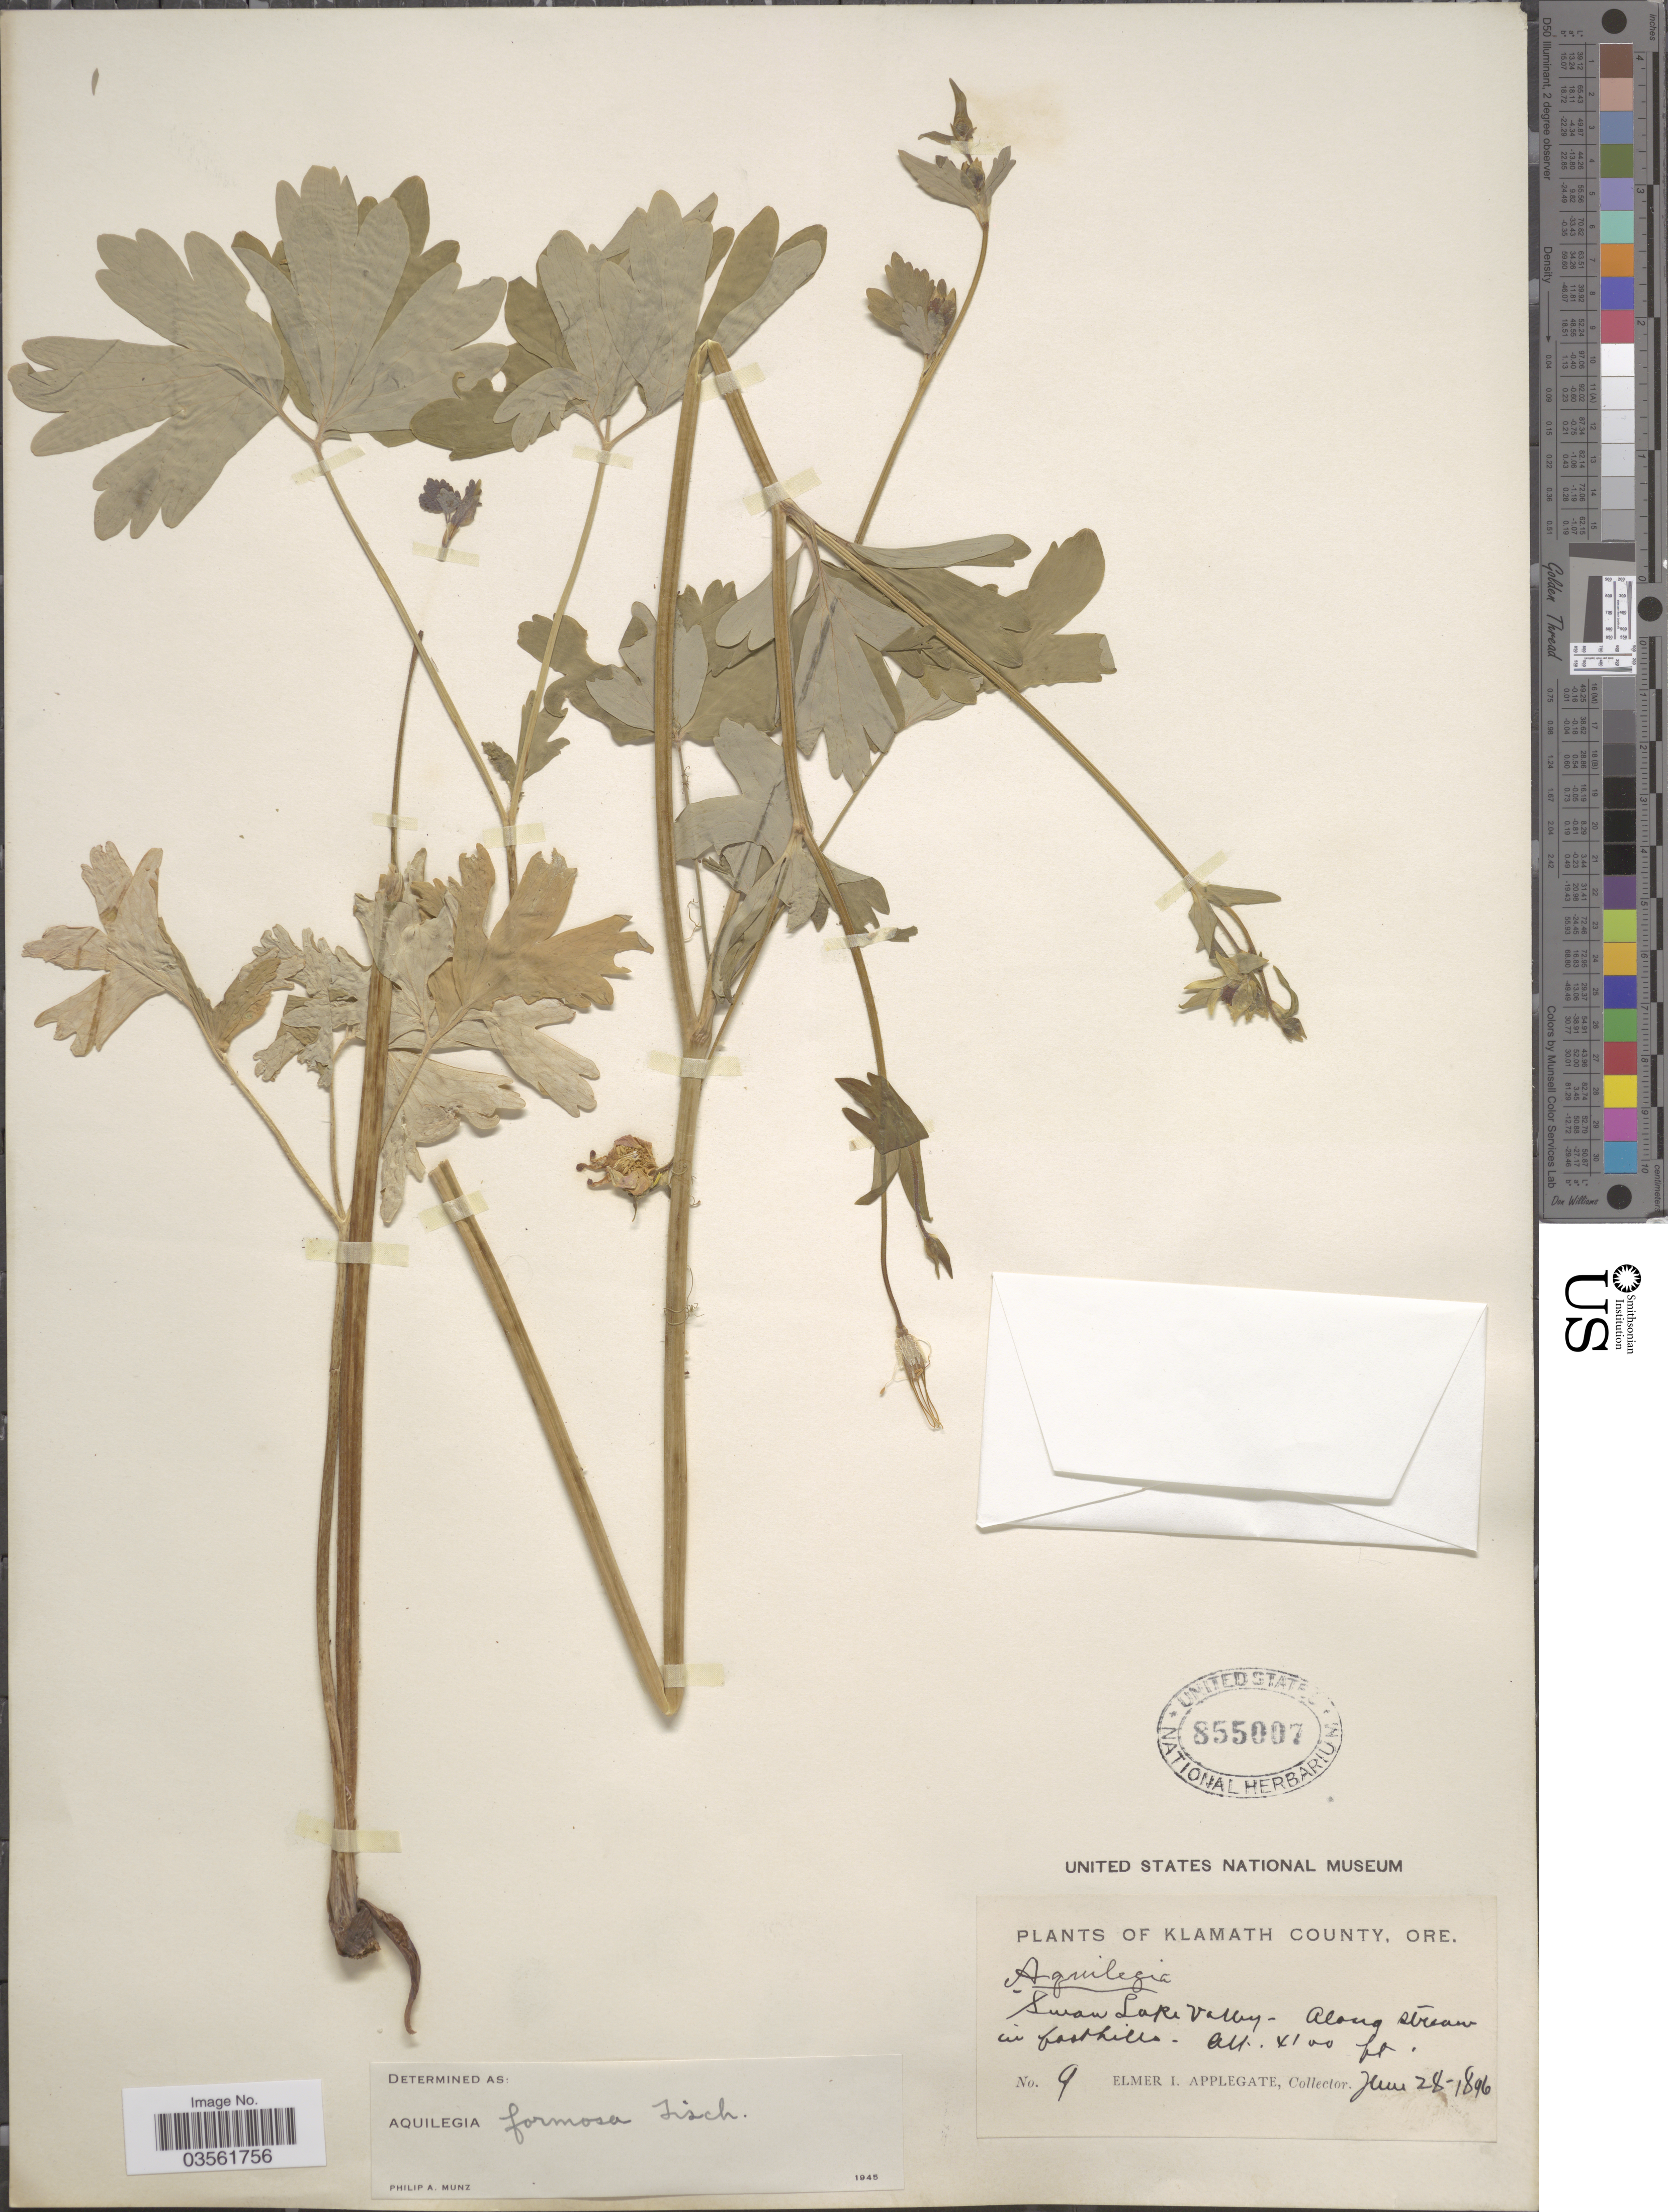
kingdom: Plantae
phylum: Tracheophyta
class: Magnoliopsida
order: Ranunculales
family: Ranunculaceae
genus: Aquilegia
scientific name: Aquilegia formosa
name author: Fisch. ex DC.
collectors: E. I. Applegate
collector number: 9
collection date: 1896-06-28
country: United States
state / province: Oregon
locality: Klamath County. Swan Lake Valley - Along stream in foothills.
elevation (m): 1250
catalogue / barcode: US 855007